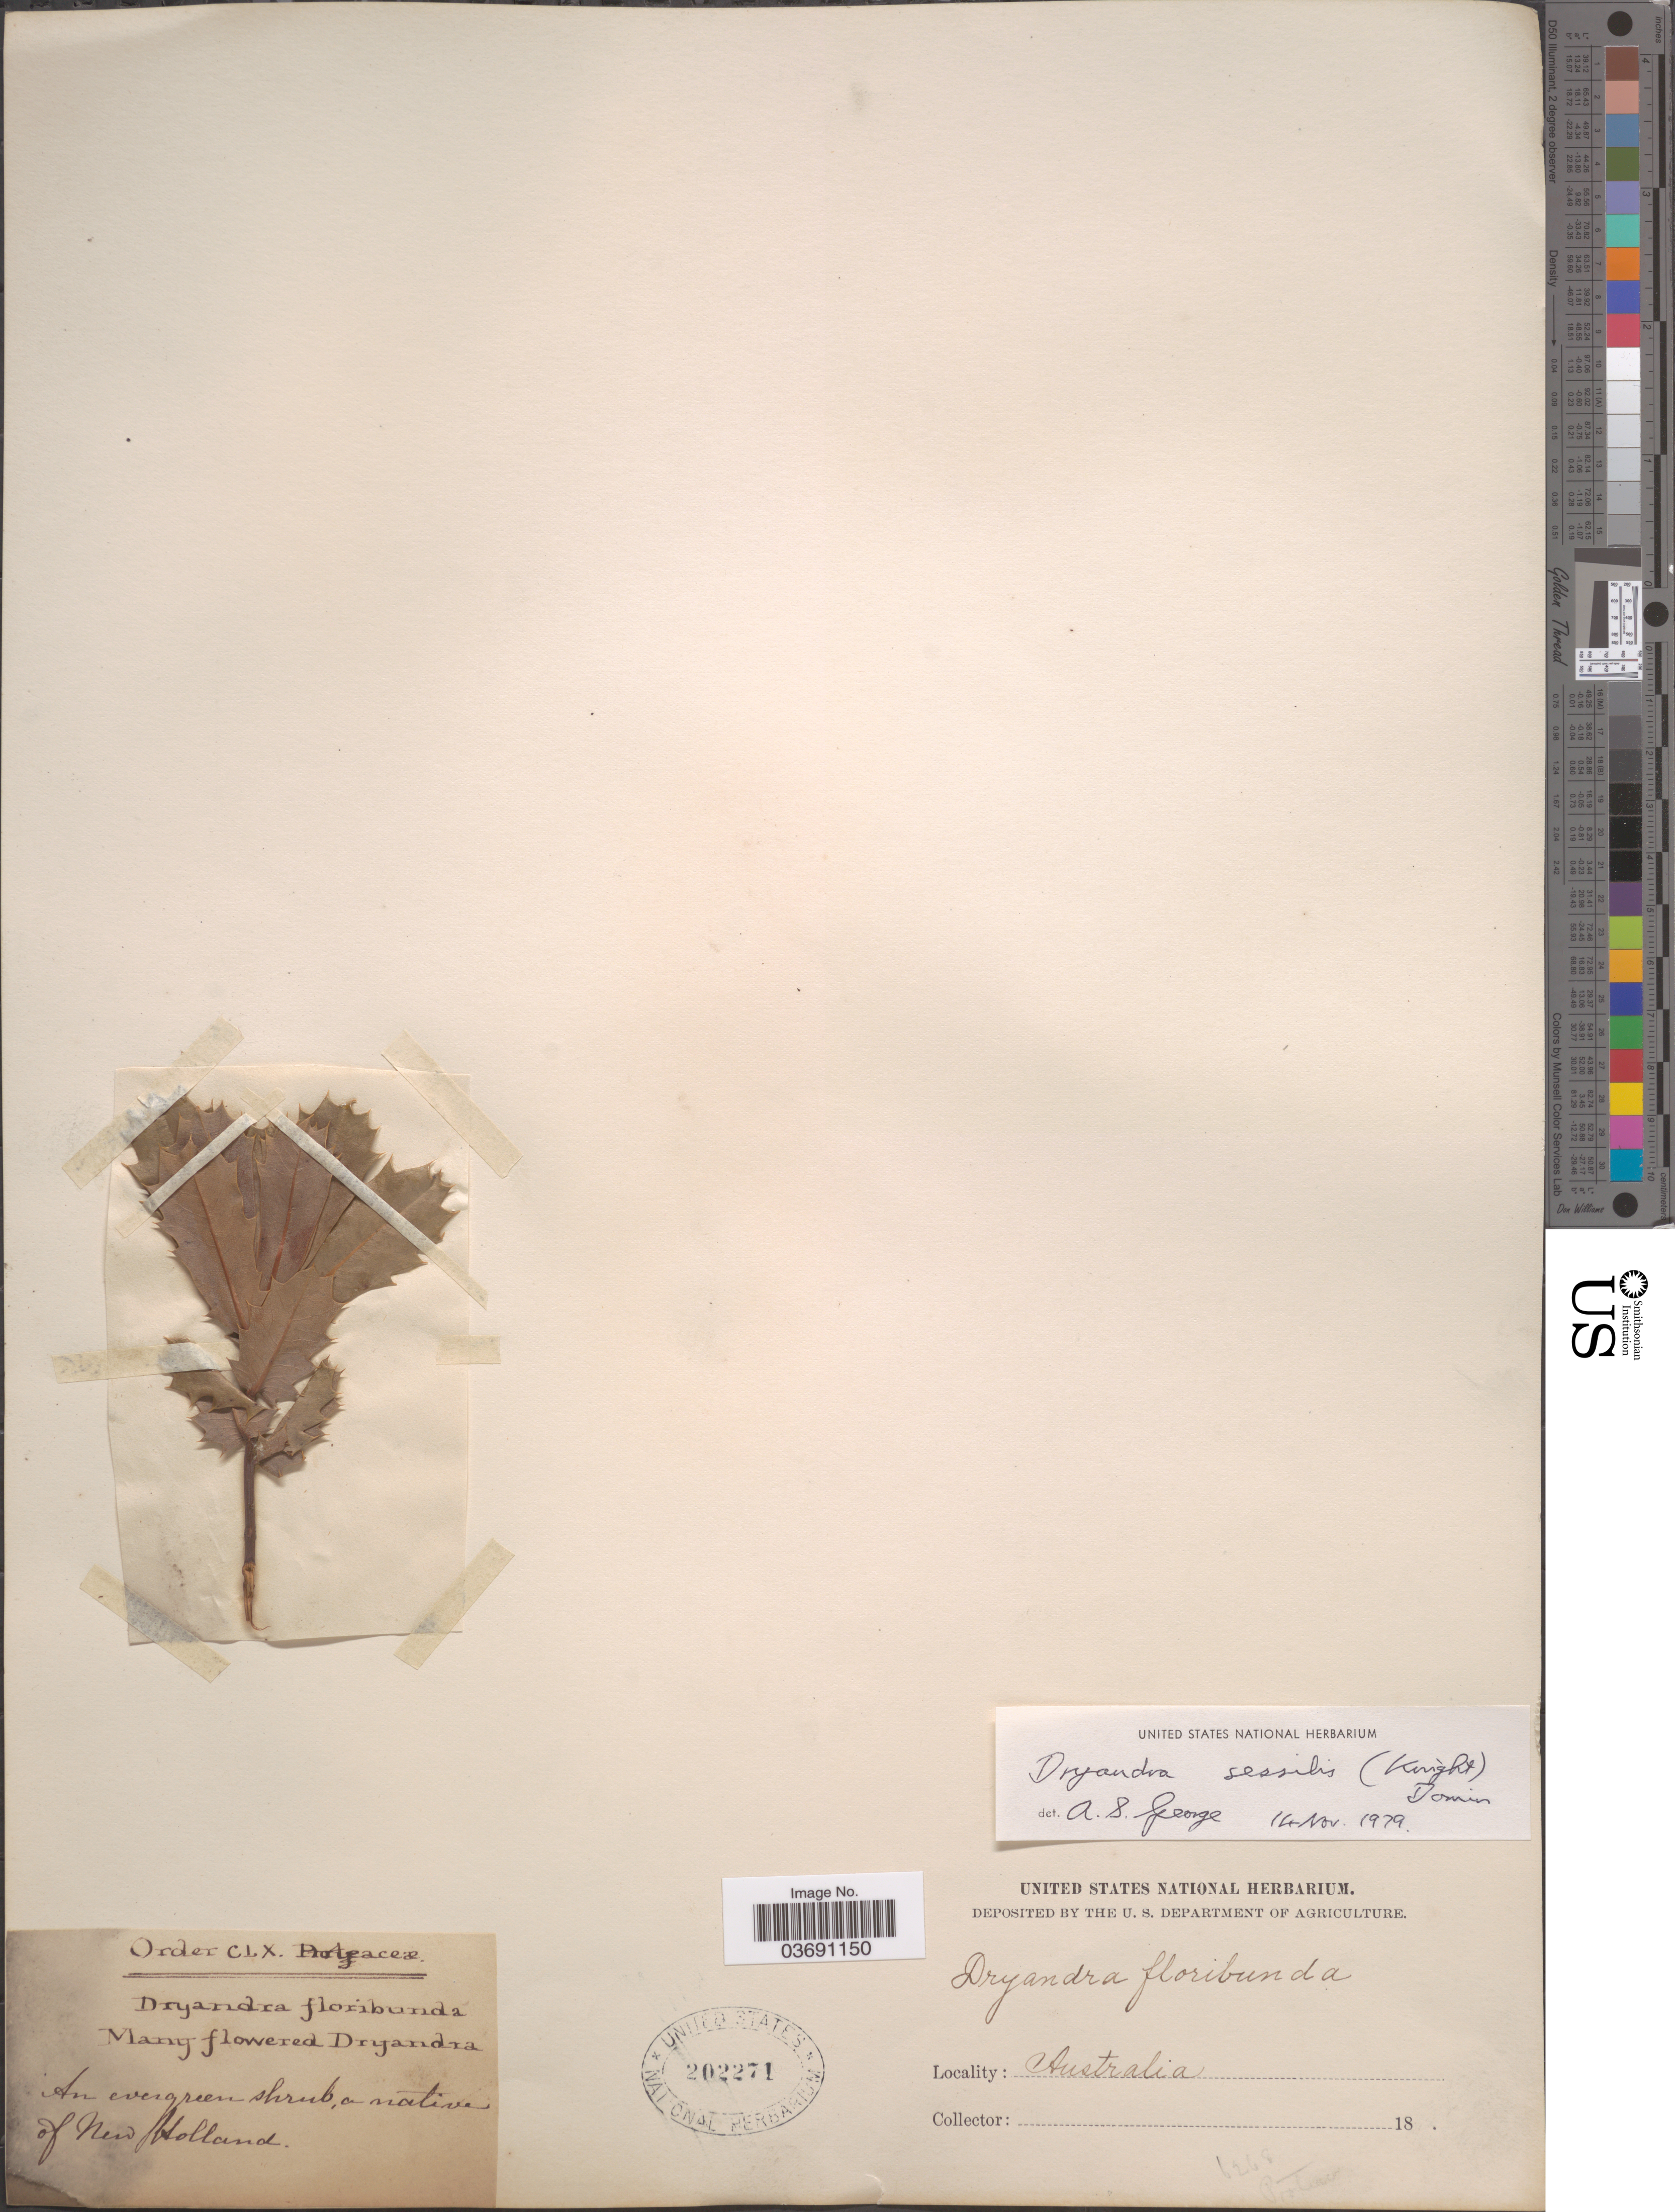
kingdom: Plantae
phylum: Tracheophyta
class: Magnoliopsida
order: Proteales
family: Proteaceae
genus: Dryandra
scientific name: Dryandra floribunda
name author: R. Br.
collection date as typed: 18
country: Australia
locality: An evergreen schrub, a native of New Holland.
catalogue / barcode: US 202271